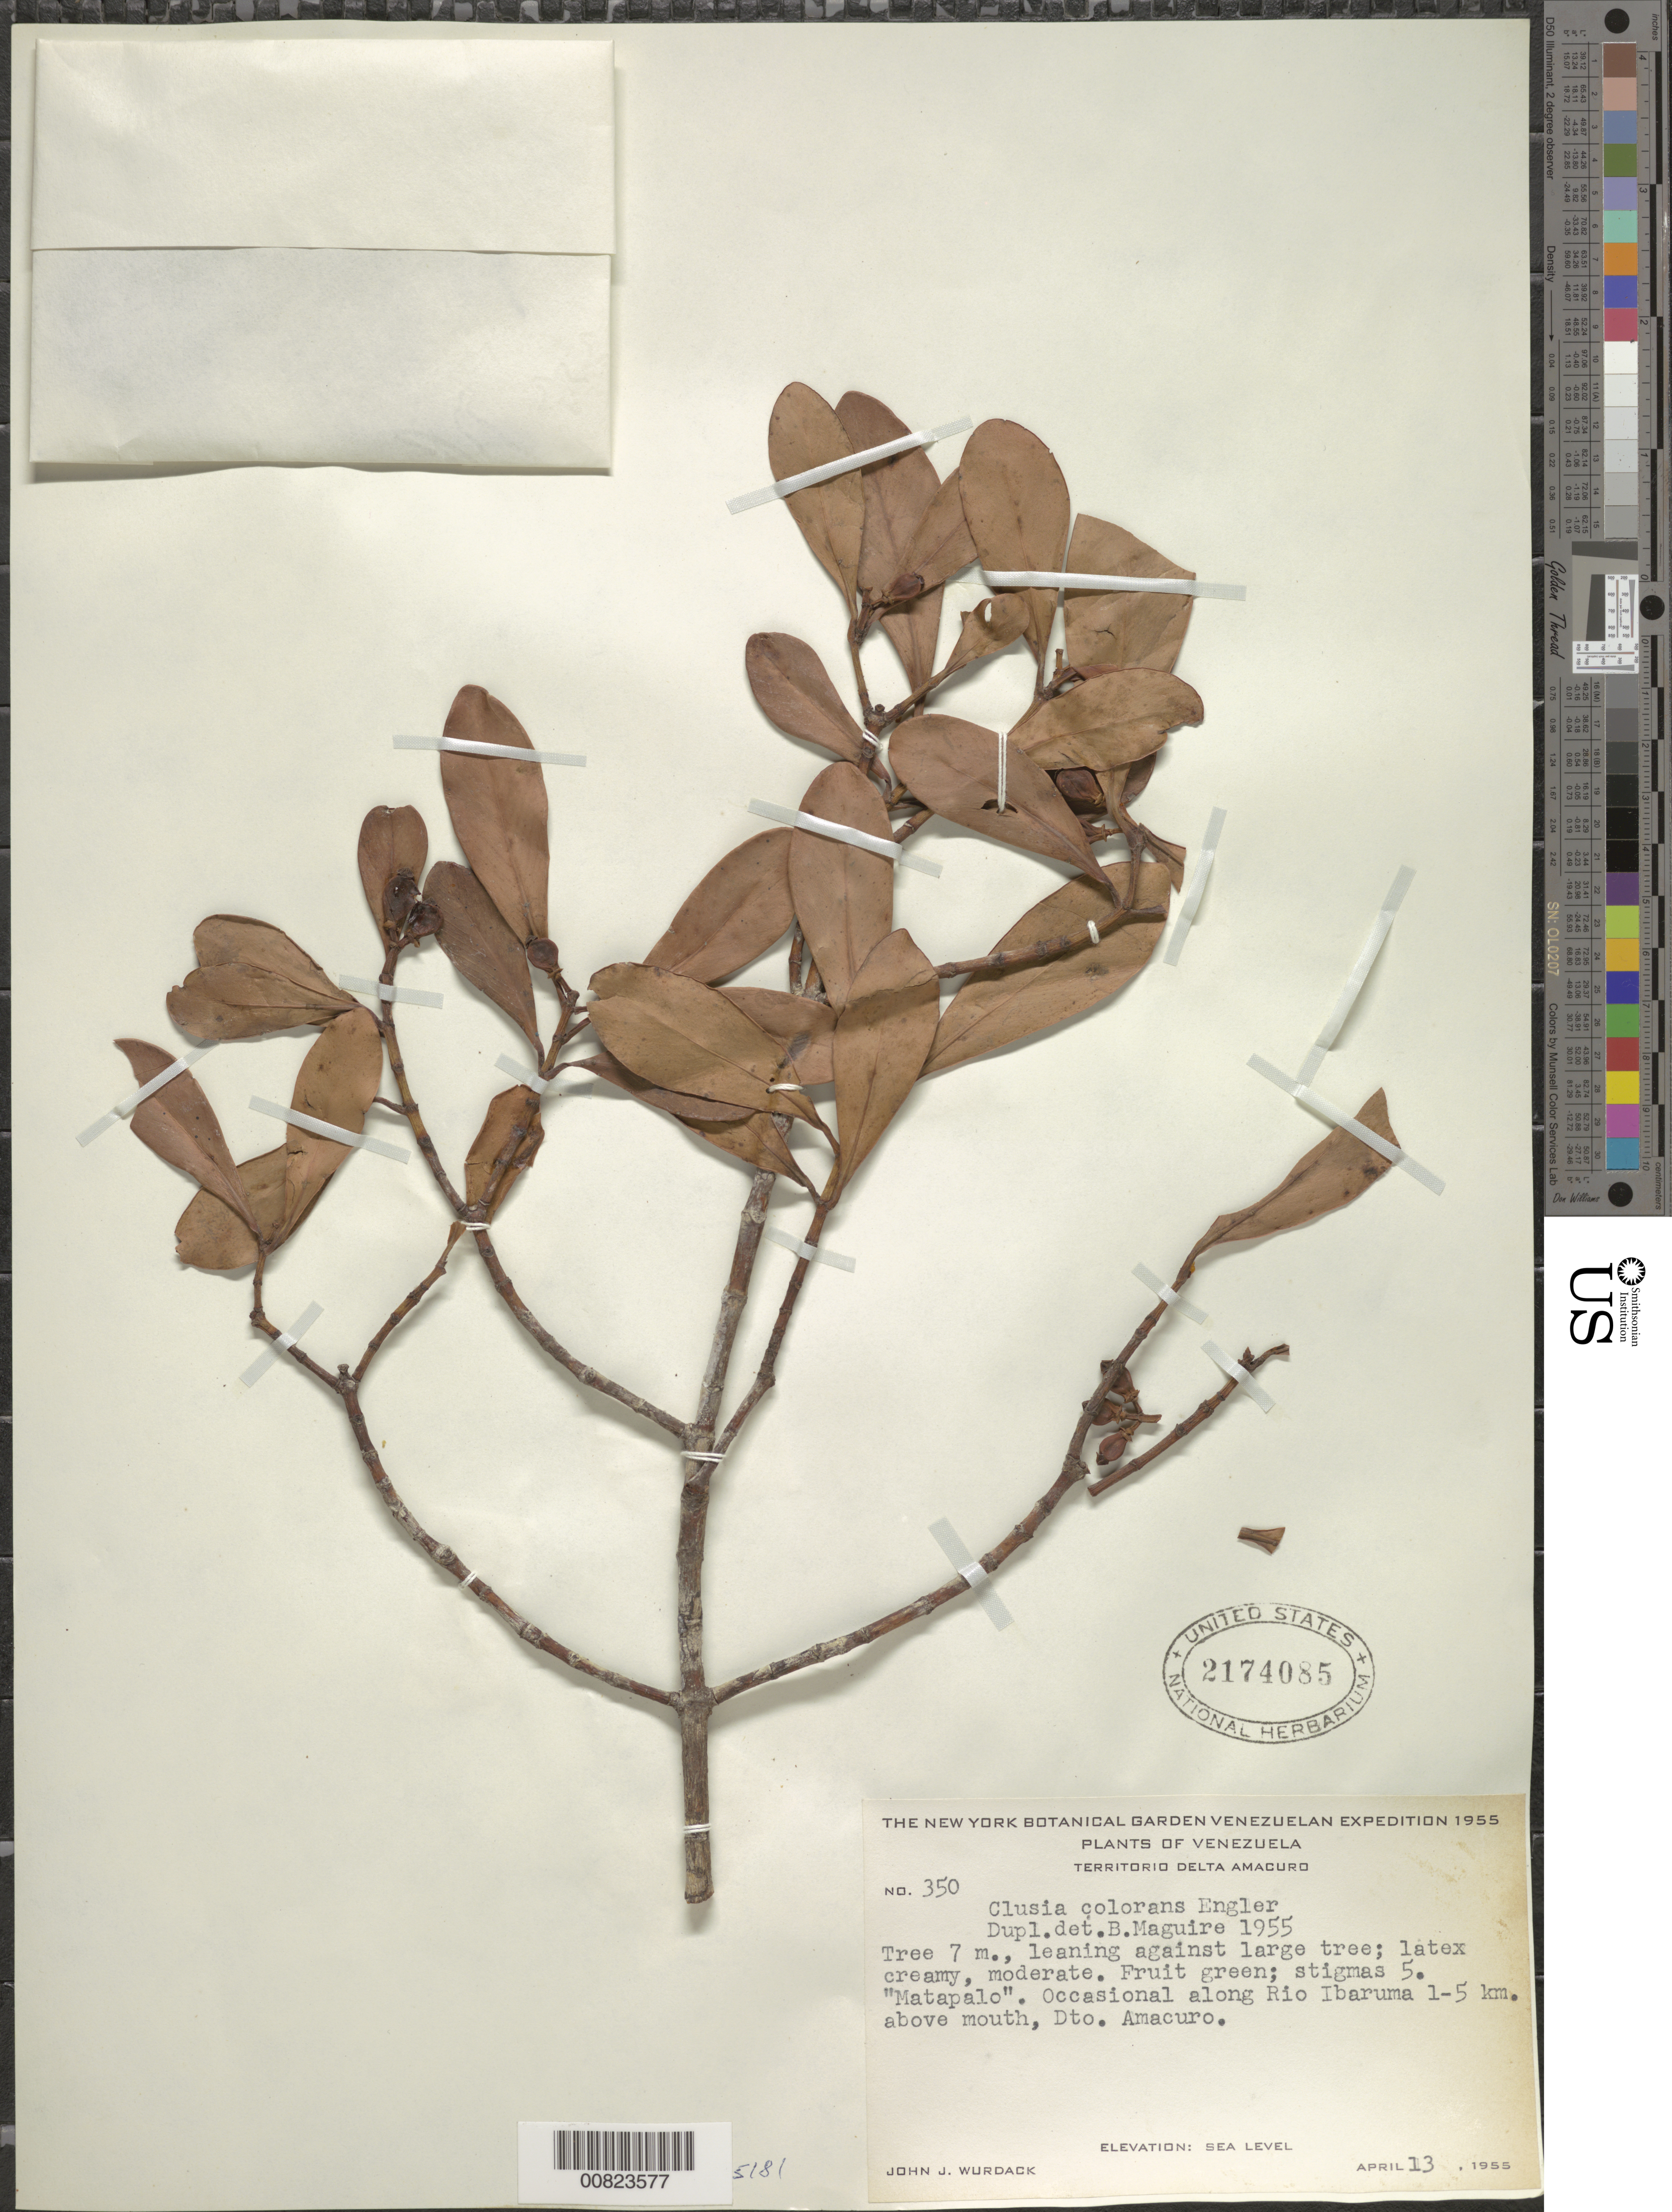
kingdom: Plantae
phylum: Tracheophyta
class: Magnoliopsida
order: Malpighiales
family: Clusiaceae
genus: Clusia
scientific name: Clusia panapanari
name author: (Aubl.) Choisy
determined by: Maguire, Bassett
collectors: J. J. Wurdack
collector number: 350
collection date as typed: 13-Apr-55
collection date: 1955-04-13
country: Venezuela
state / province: Delta Amacuro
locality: Río Ibaruma, 1-5 km above mouth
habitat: Along Rio Ibaruma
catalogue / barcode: US 2174085